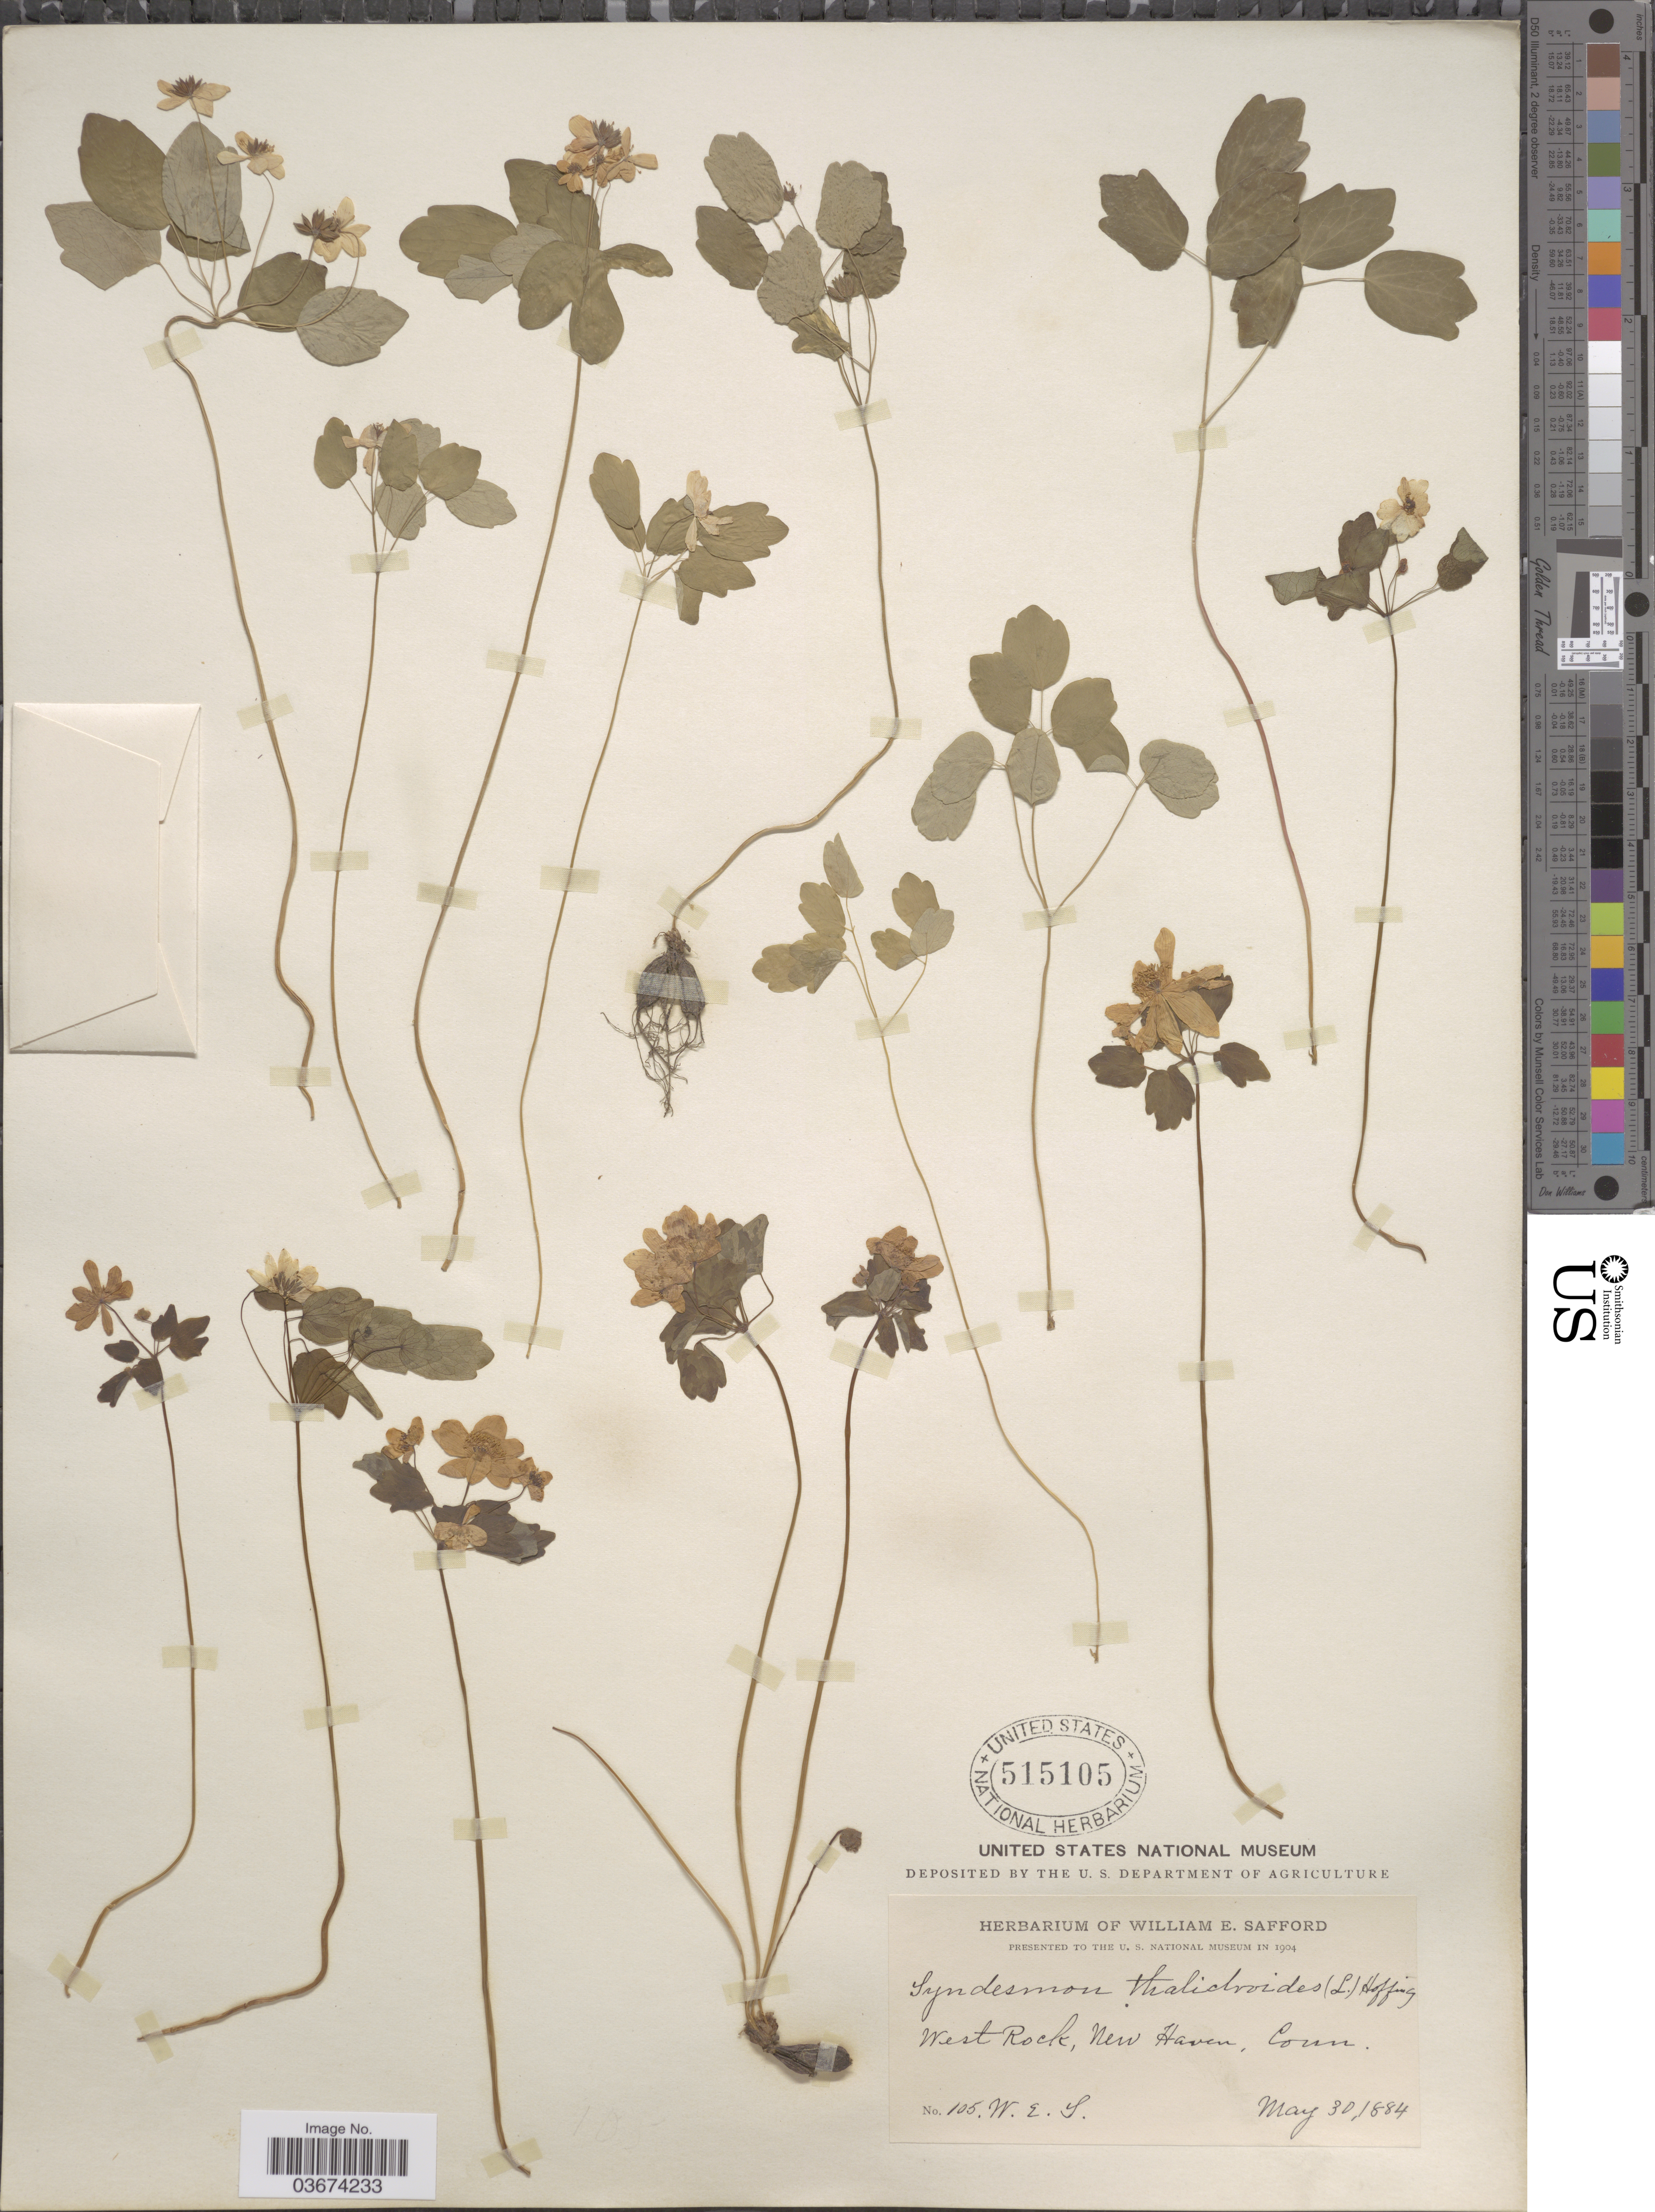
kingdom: Plantae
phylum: Tracheophyta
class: Magnoliopsida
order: Ranunculales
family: Ranunculaceae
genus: Thalictrum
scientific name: Thalictrum thalictroides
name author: (L.) A.J. Eames & B. Boivin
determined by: Strong, M. T., (US), Smithsonian Institution - National Museum of Natural History (UNITED STATES)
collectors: W. E. Safford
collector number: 105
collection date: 1884-05-30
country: United States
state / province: Connecticut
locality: West Rock, New Haven.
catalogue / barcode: US 515105